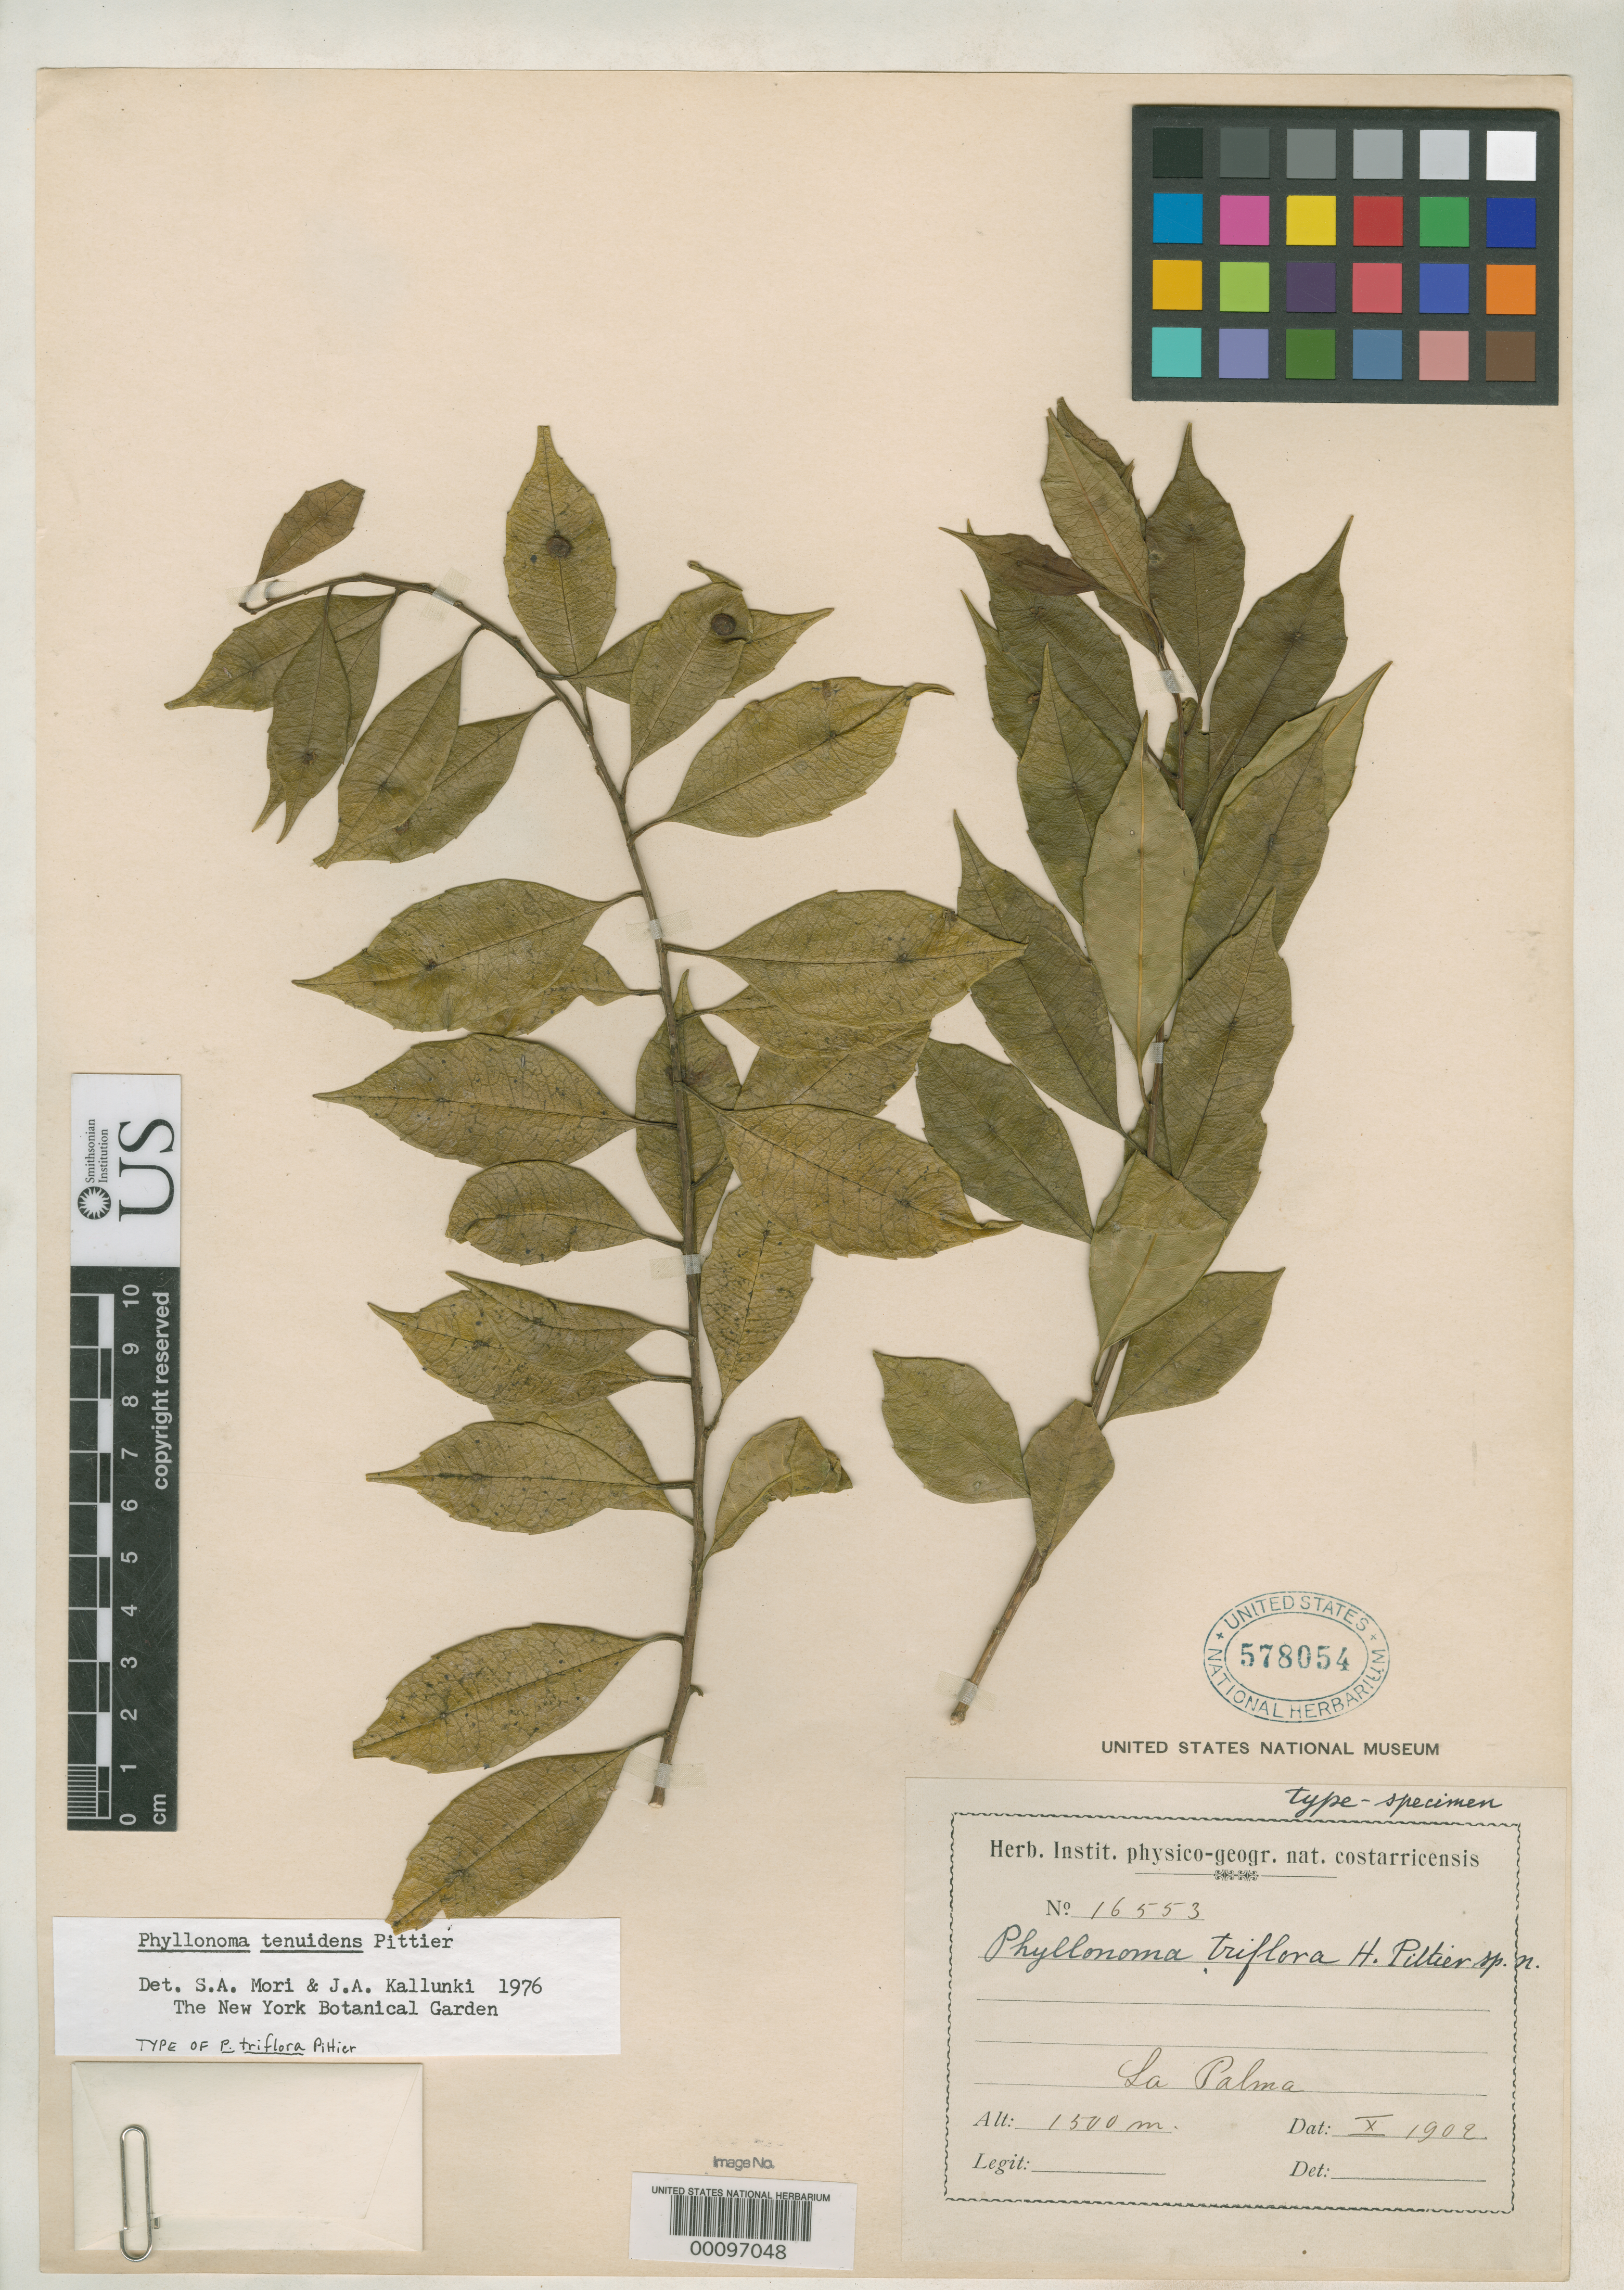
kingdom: Plantae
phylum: Tracheophyta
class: Magnoliopsida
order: Aquifoliales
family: Phyllonomaceae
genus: Phyllonoma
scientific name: Phyllonoma triflora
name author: Pittier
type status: Holotype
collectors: H. F. Pittier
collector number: Herb. Inst. Phys. Geogr. 16553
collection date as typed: Oct 1902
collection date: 1902-10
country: Costa Rica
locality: La Palma, central cordillera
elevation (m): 1500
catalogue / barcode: US 578054